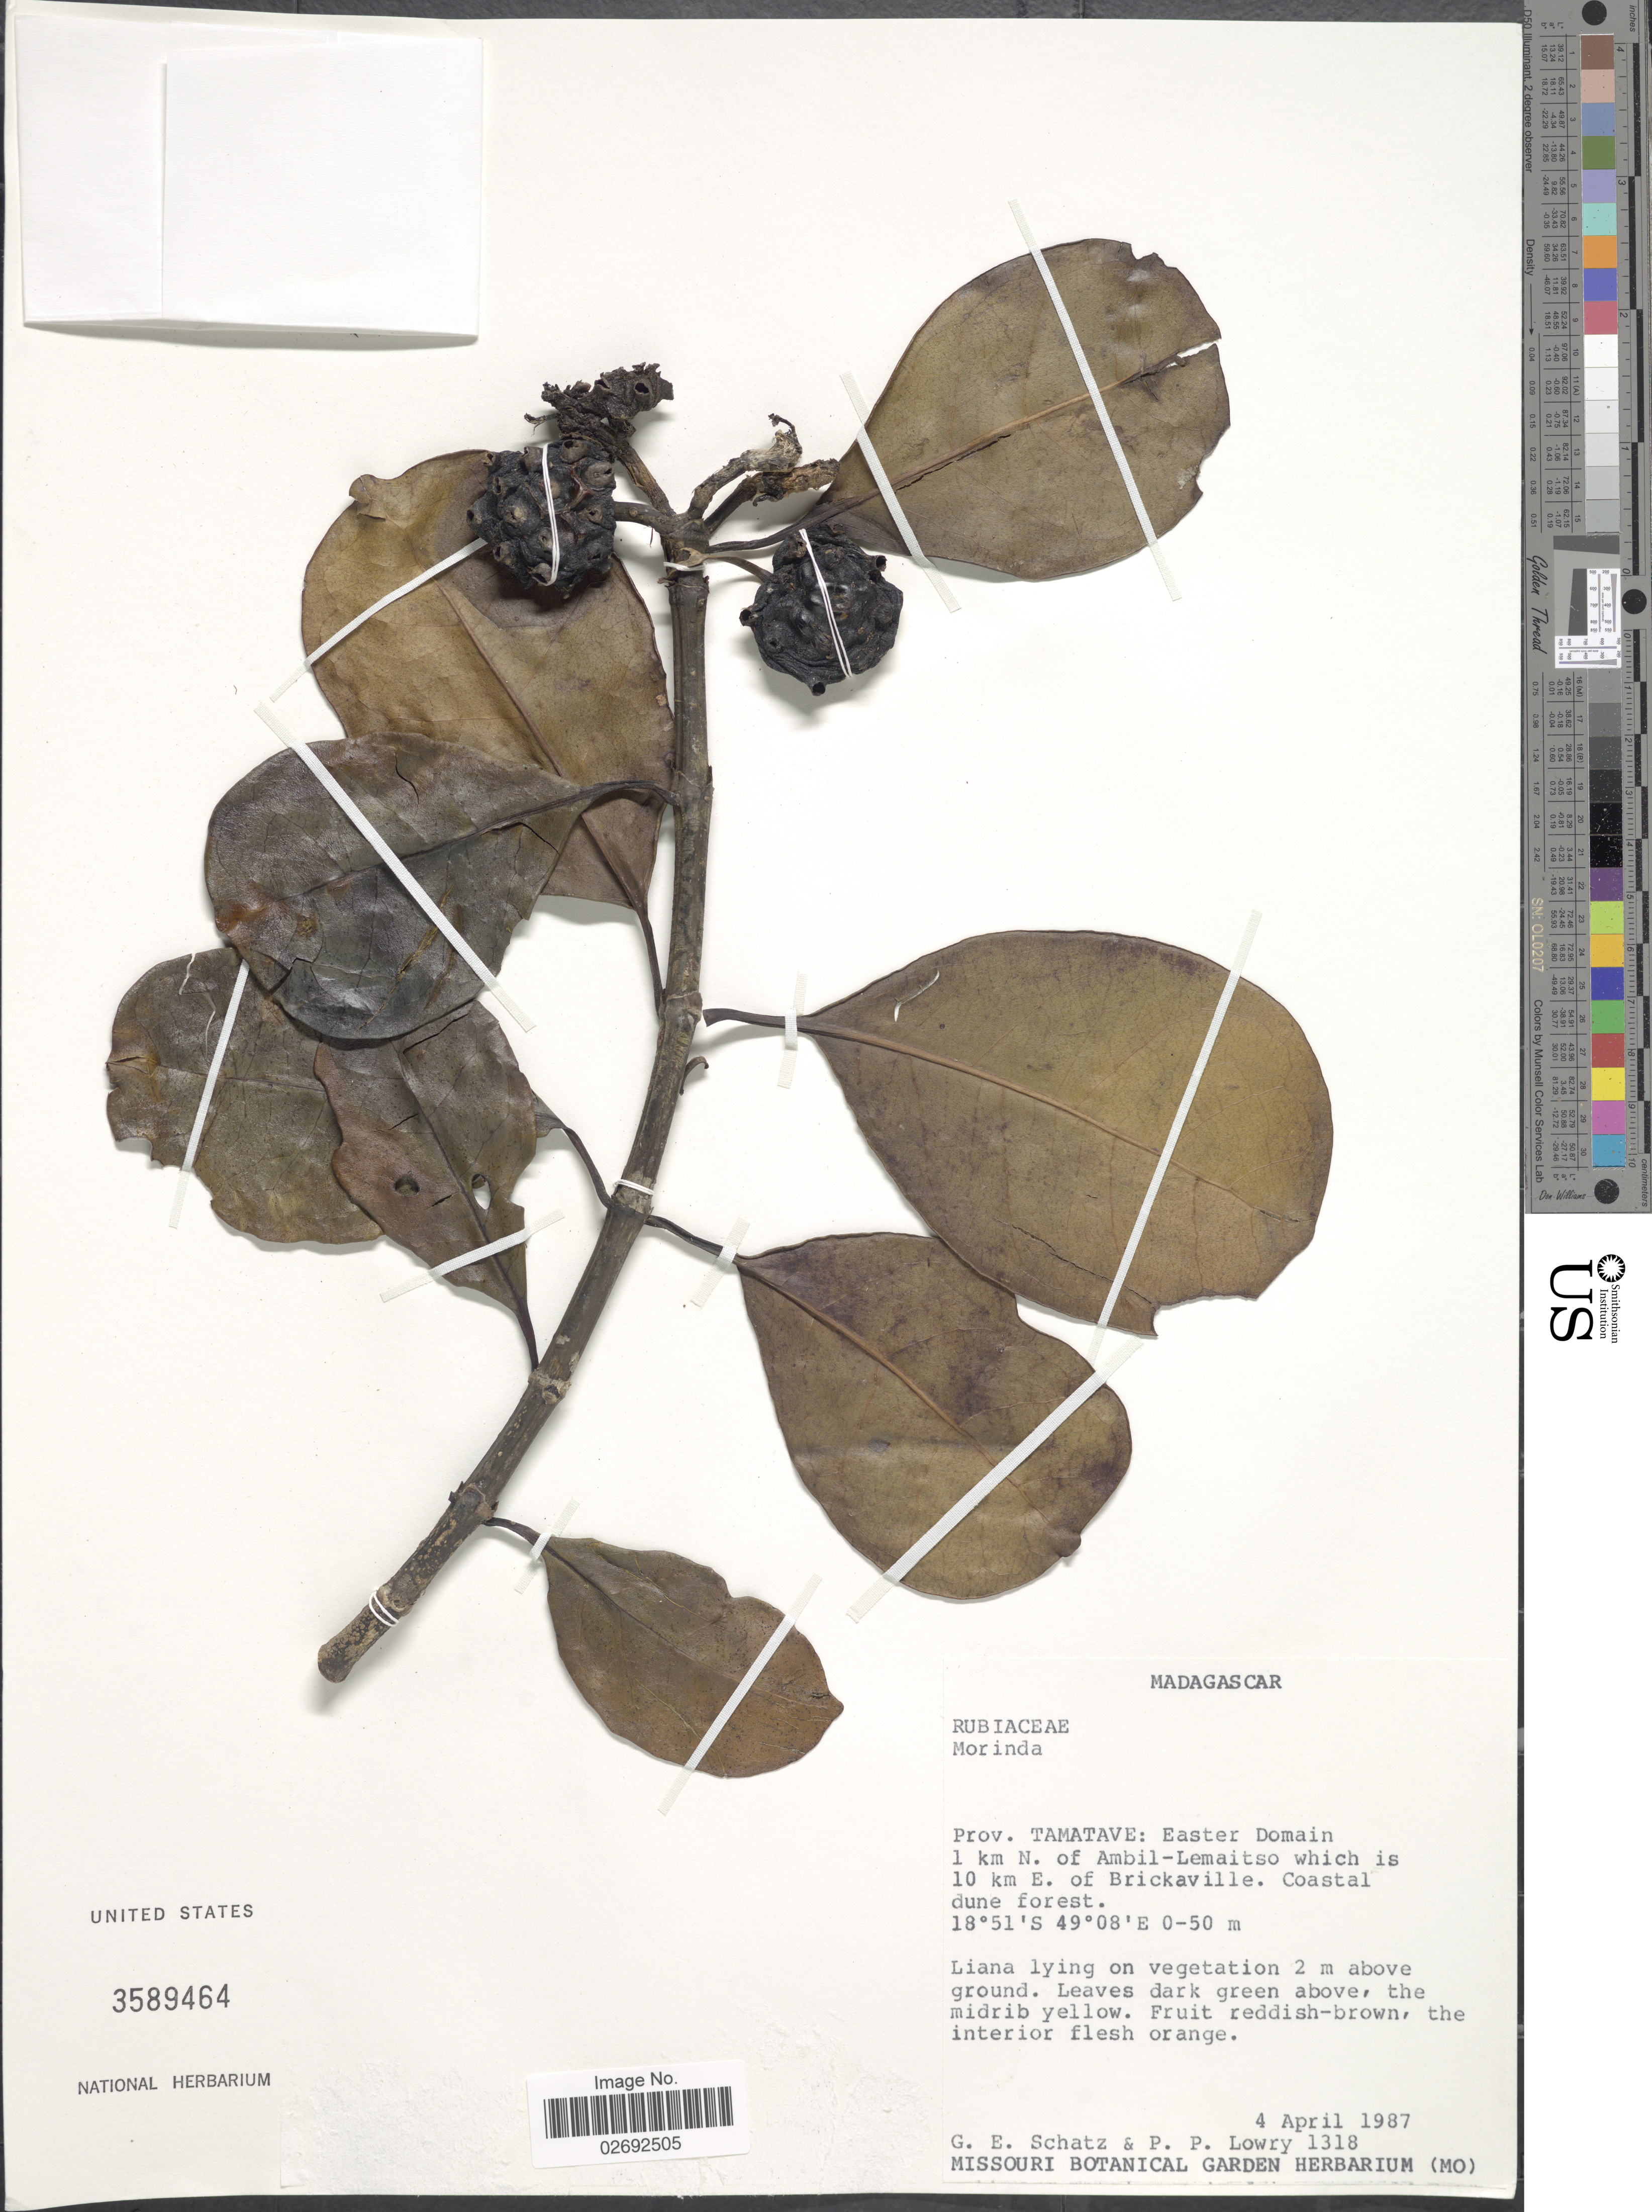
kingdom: Plantae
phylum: Tracheophyta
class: Magnoliopsida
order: Gentianales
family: Rubiaceae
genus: Morinda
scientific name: Morinda sp.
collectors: G. Schatz & P. Lowry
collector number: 1318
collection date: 1987-04-04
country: Madagascar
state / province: Atsinanana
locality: Prov. Tamatave: Easter Domain 1 km N. of Ambil- Lemaitso which is 10 km E. of Brickaville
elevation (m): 0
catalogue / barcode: US 3589464